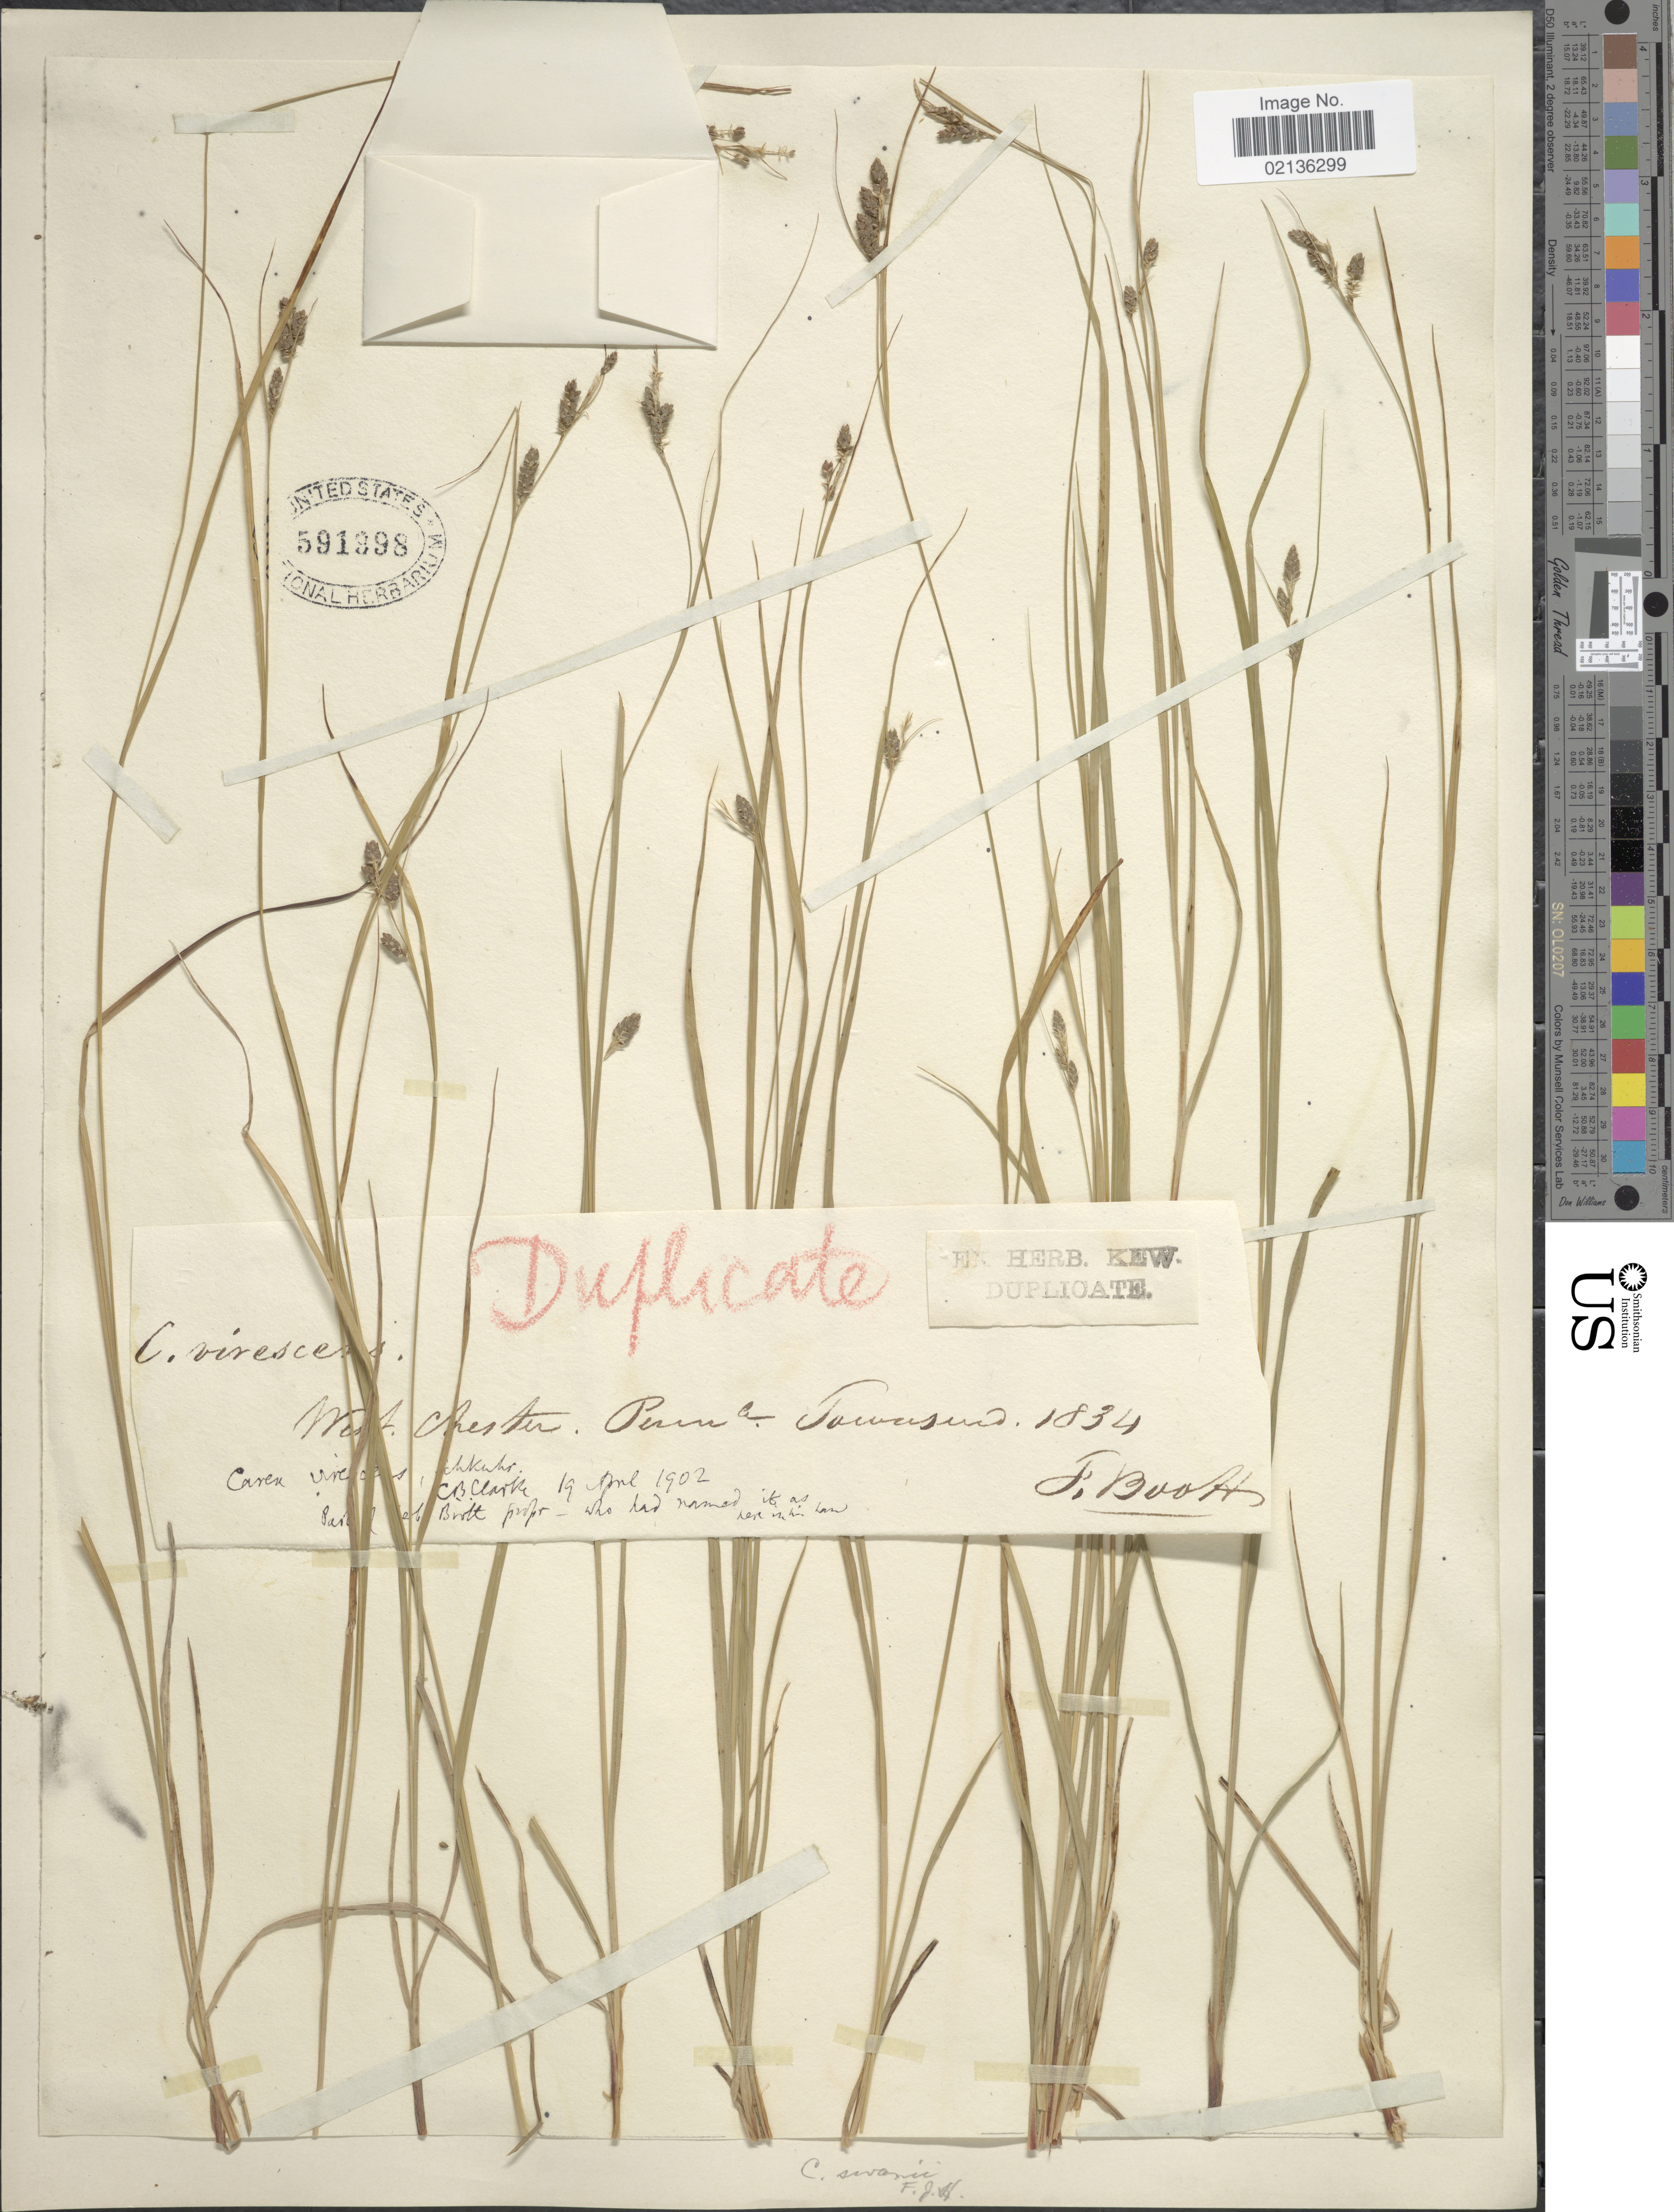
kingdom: Plantae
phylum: Tracheophyta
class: Liliopsida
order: Poales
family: Cyperaceae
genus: Carex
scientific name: Carex swanii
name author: (Fernald) Mack.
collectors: F. M. B. Boott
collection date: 1834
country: United States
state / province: Pennsylvania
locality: West Chester, Penna. Townsend [unsure placement]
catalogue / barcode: US 591998